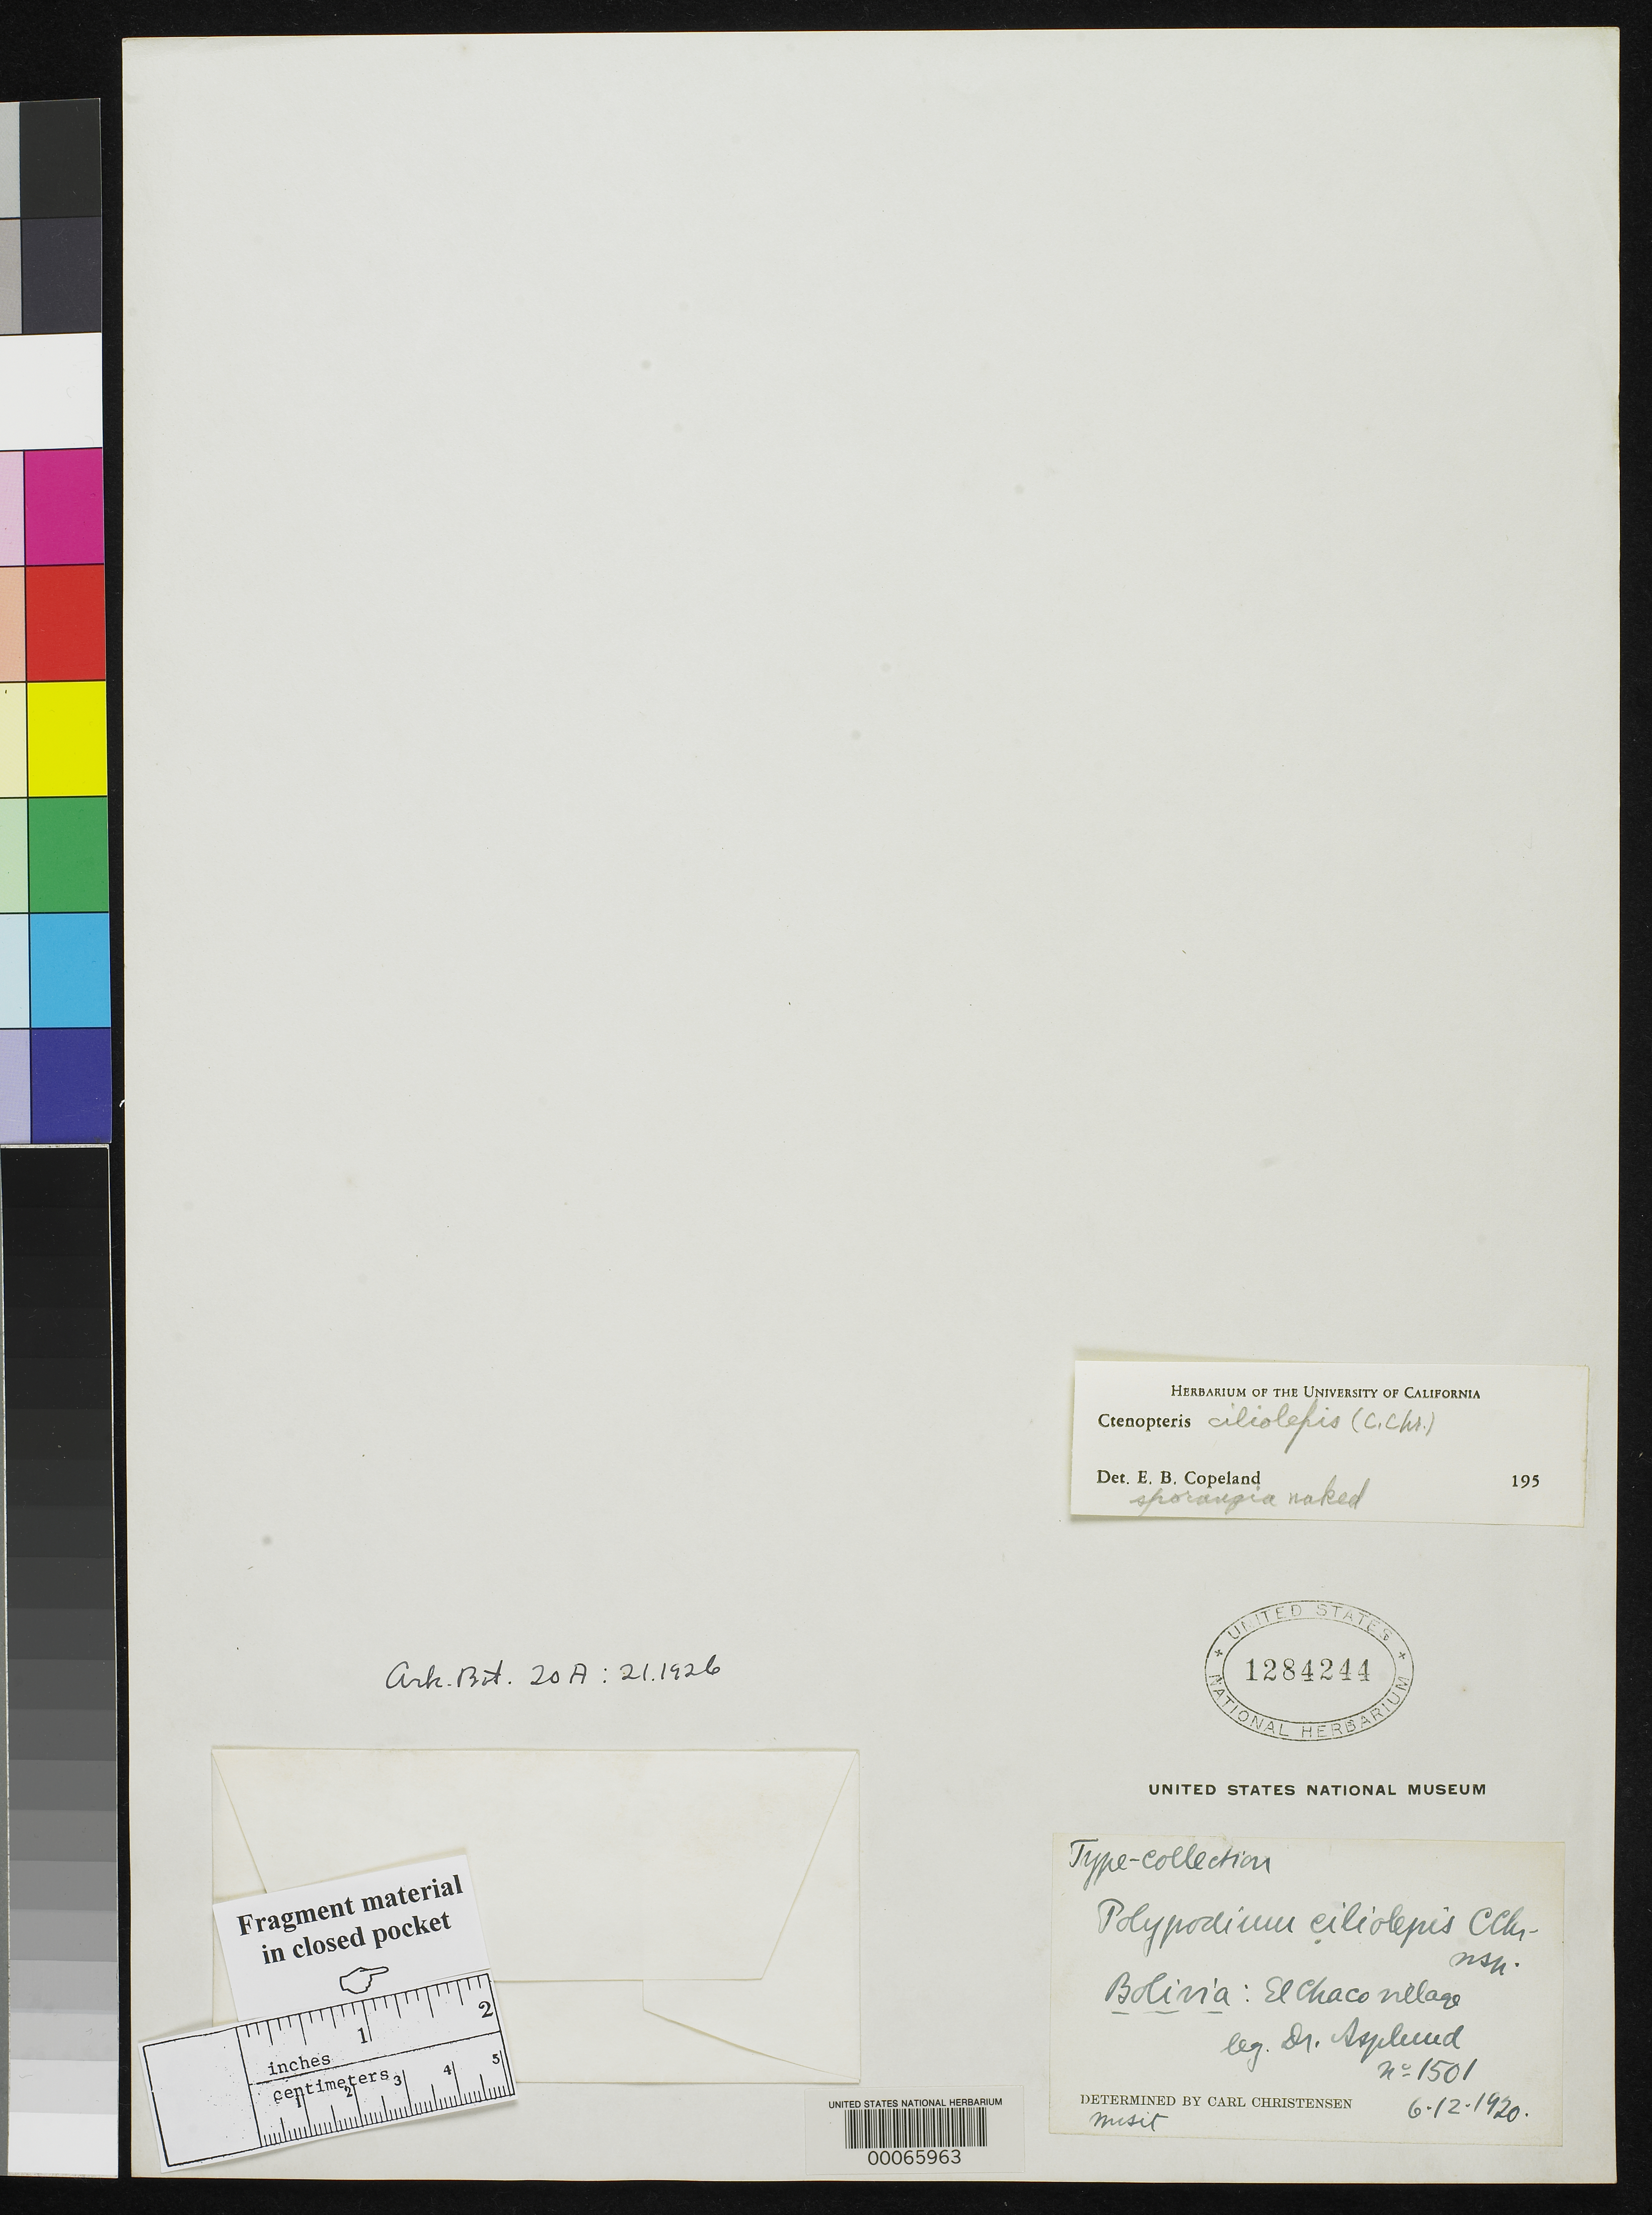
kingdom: Plantae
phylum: Tracheophyta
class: Polypodiopsida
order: Polypodiales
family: Polypodiaceae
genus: Polypodium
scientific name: Polypodium ciliolepis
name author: C. Chr.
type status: Type Fragment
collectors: E. Asplund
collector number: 1501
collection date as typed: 06 Dec 1920 or 12 Jun 1920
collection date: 1920-06-12 or 1920-12-06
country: Bolivia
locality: El Chaco Village.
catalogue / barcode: US 1284244